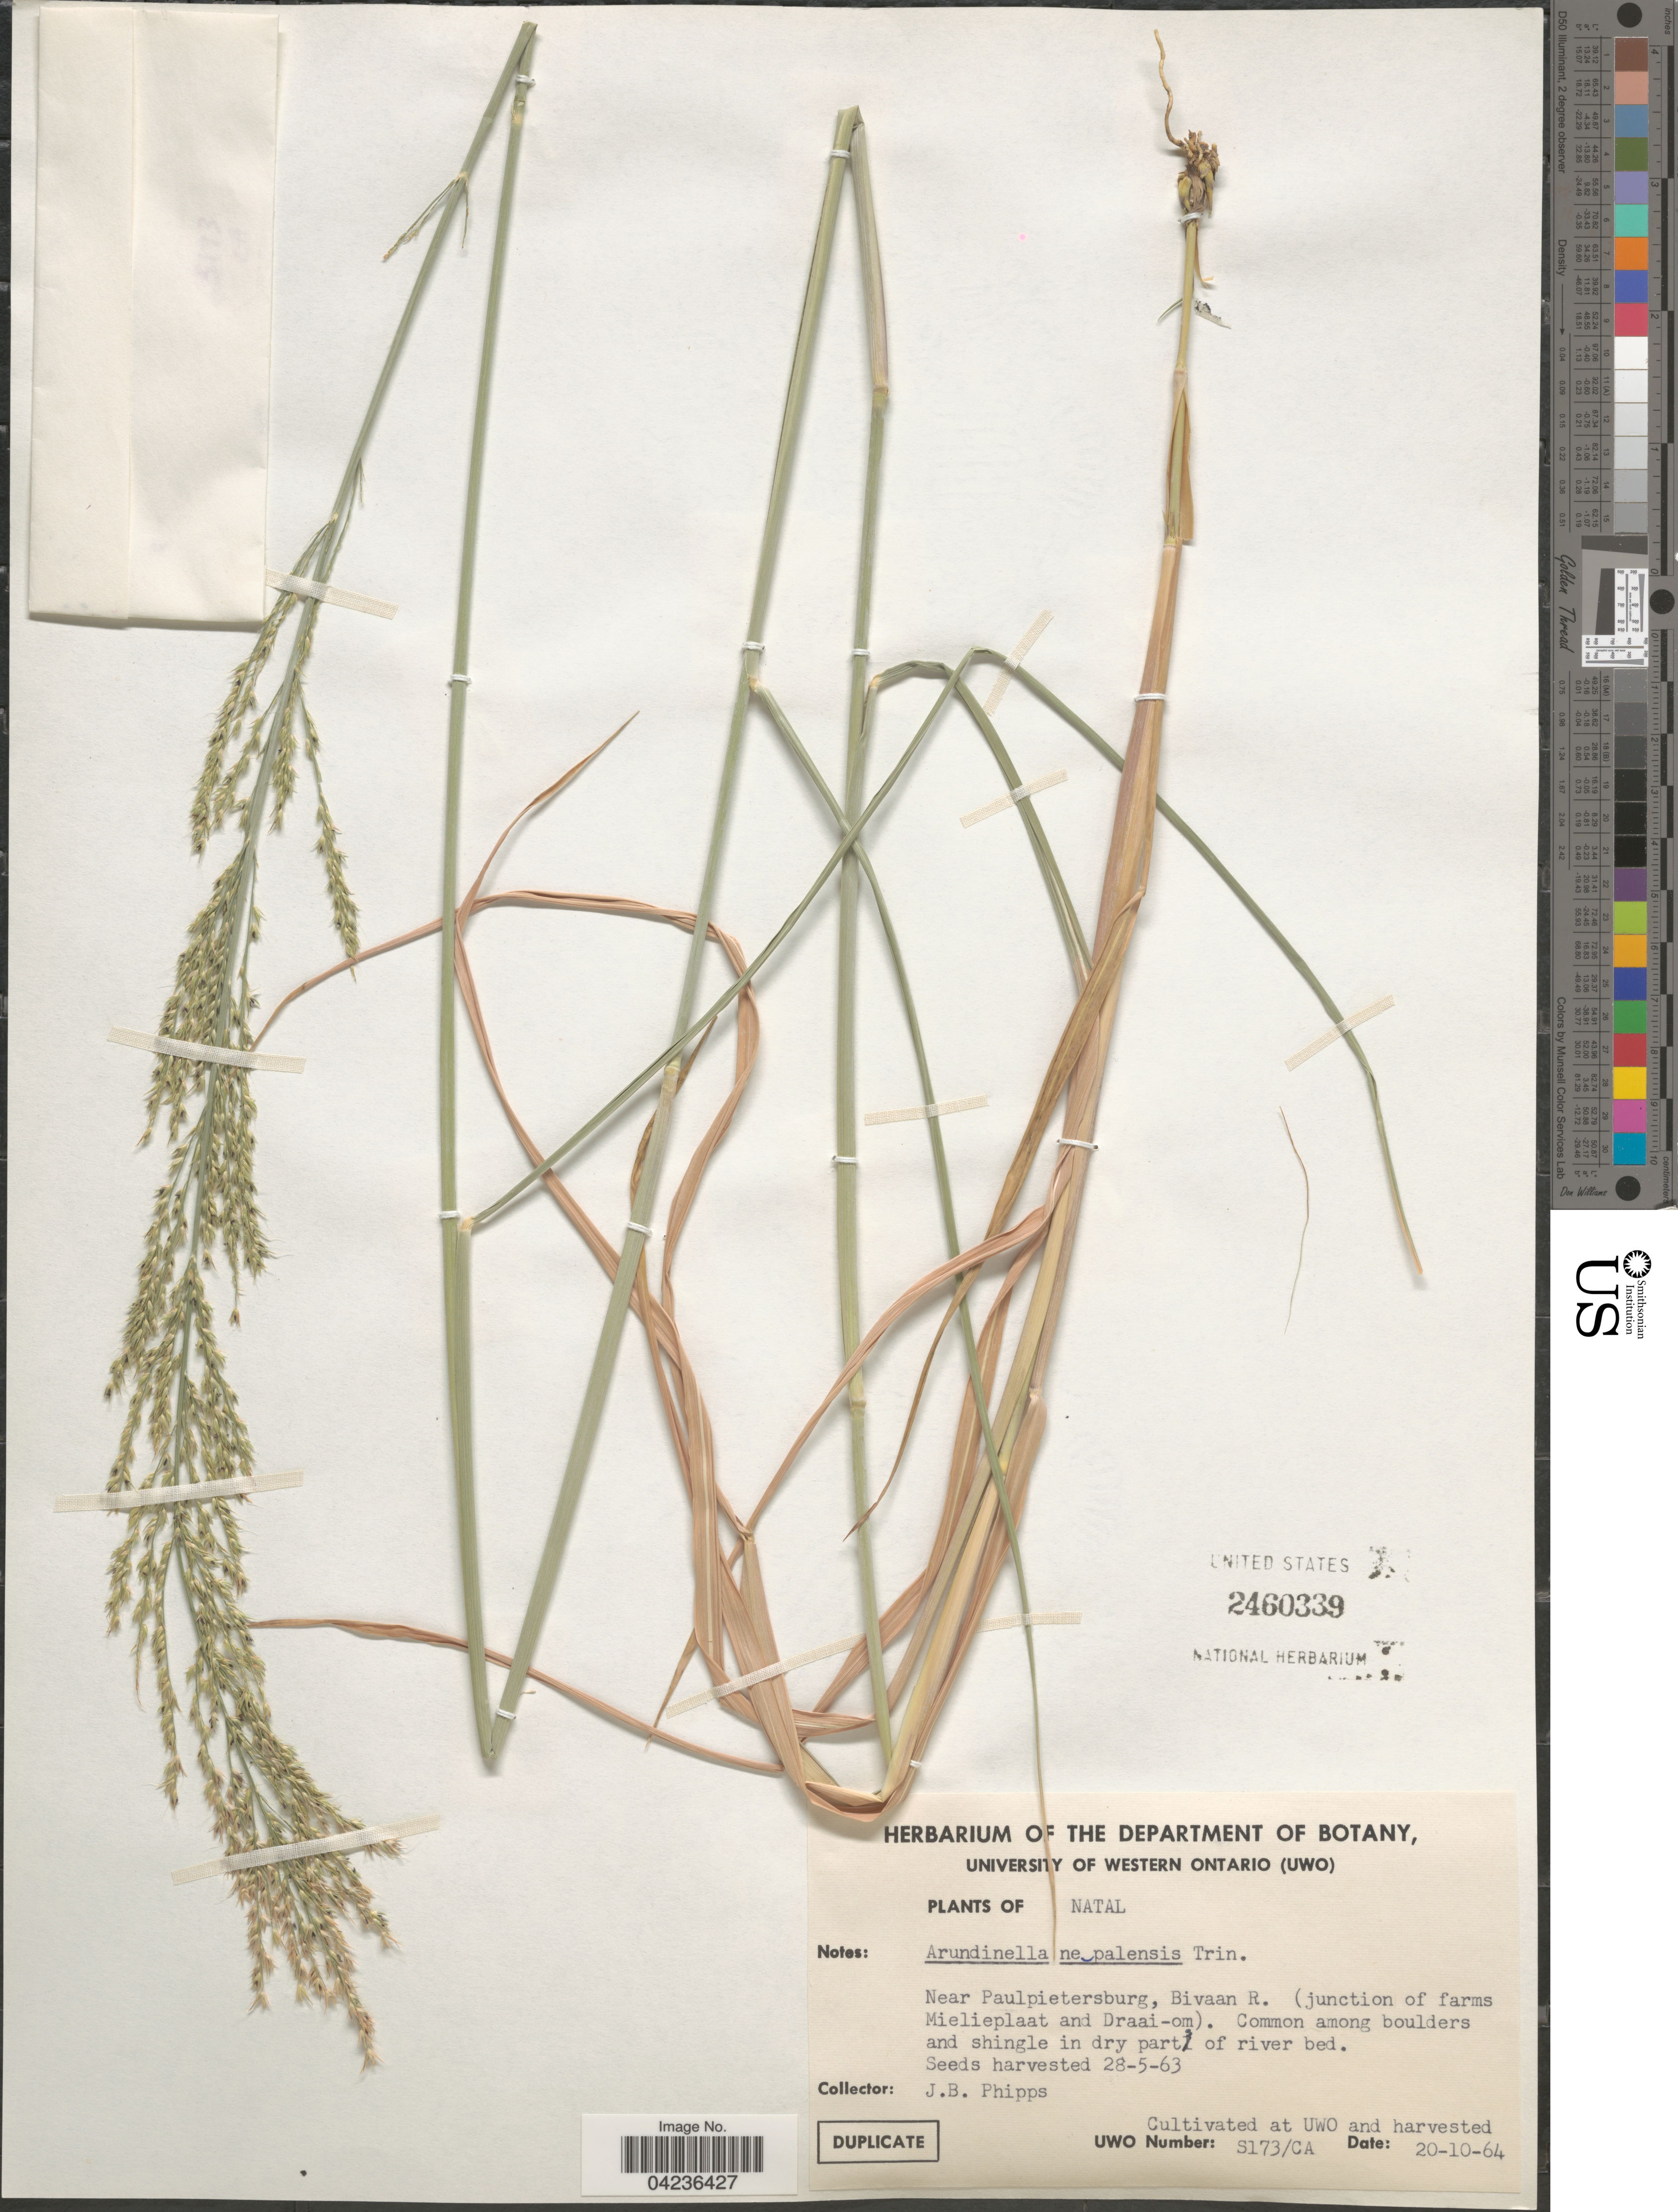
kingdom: Plantae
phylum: Tracheophyta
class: Liliopsida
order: Poales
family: Poaceae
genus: Arundinella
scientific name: Arundinella nepalensis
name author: Trin.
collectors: J. Phipps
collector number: S173/CA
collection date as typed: Transcribed d/m/y: 20/10/64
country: Canada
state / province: Ontario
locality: At UWO and harvested.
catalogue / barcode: US 2460339